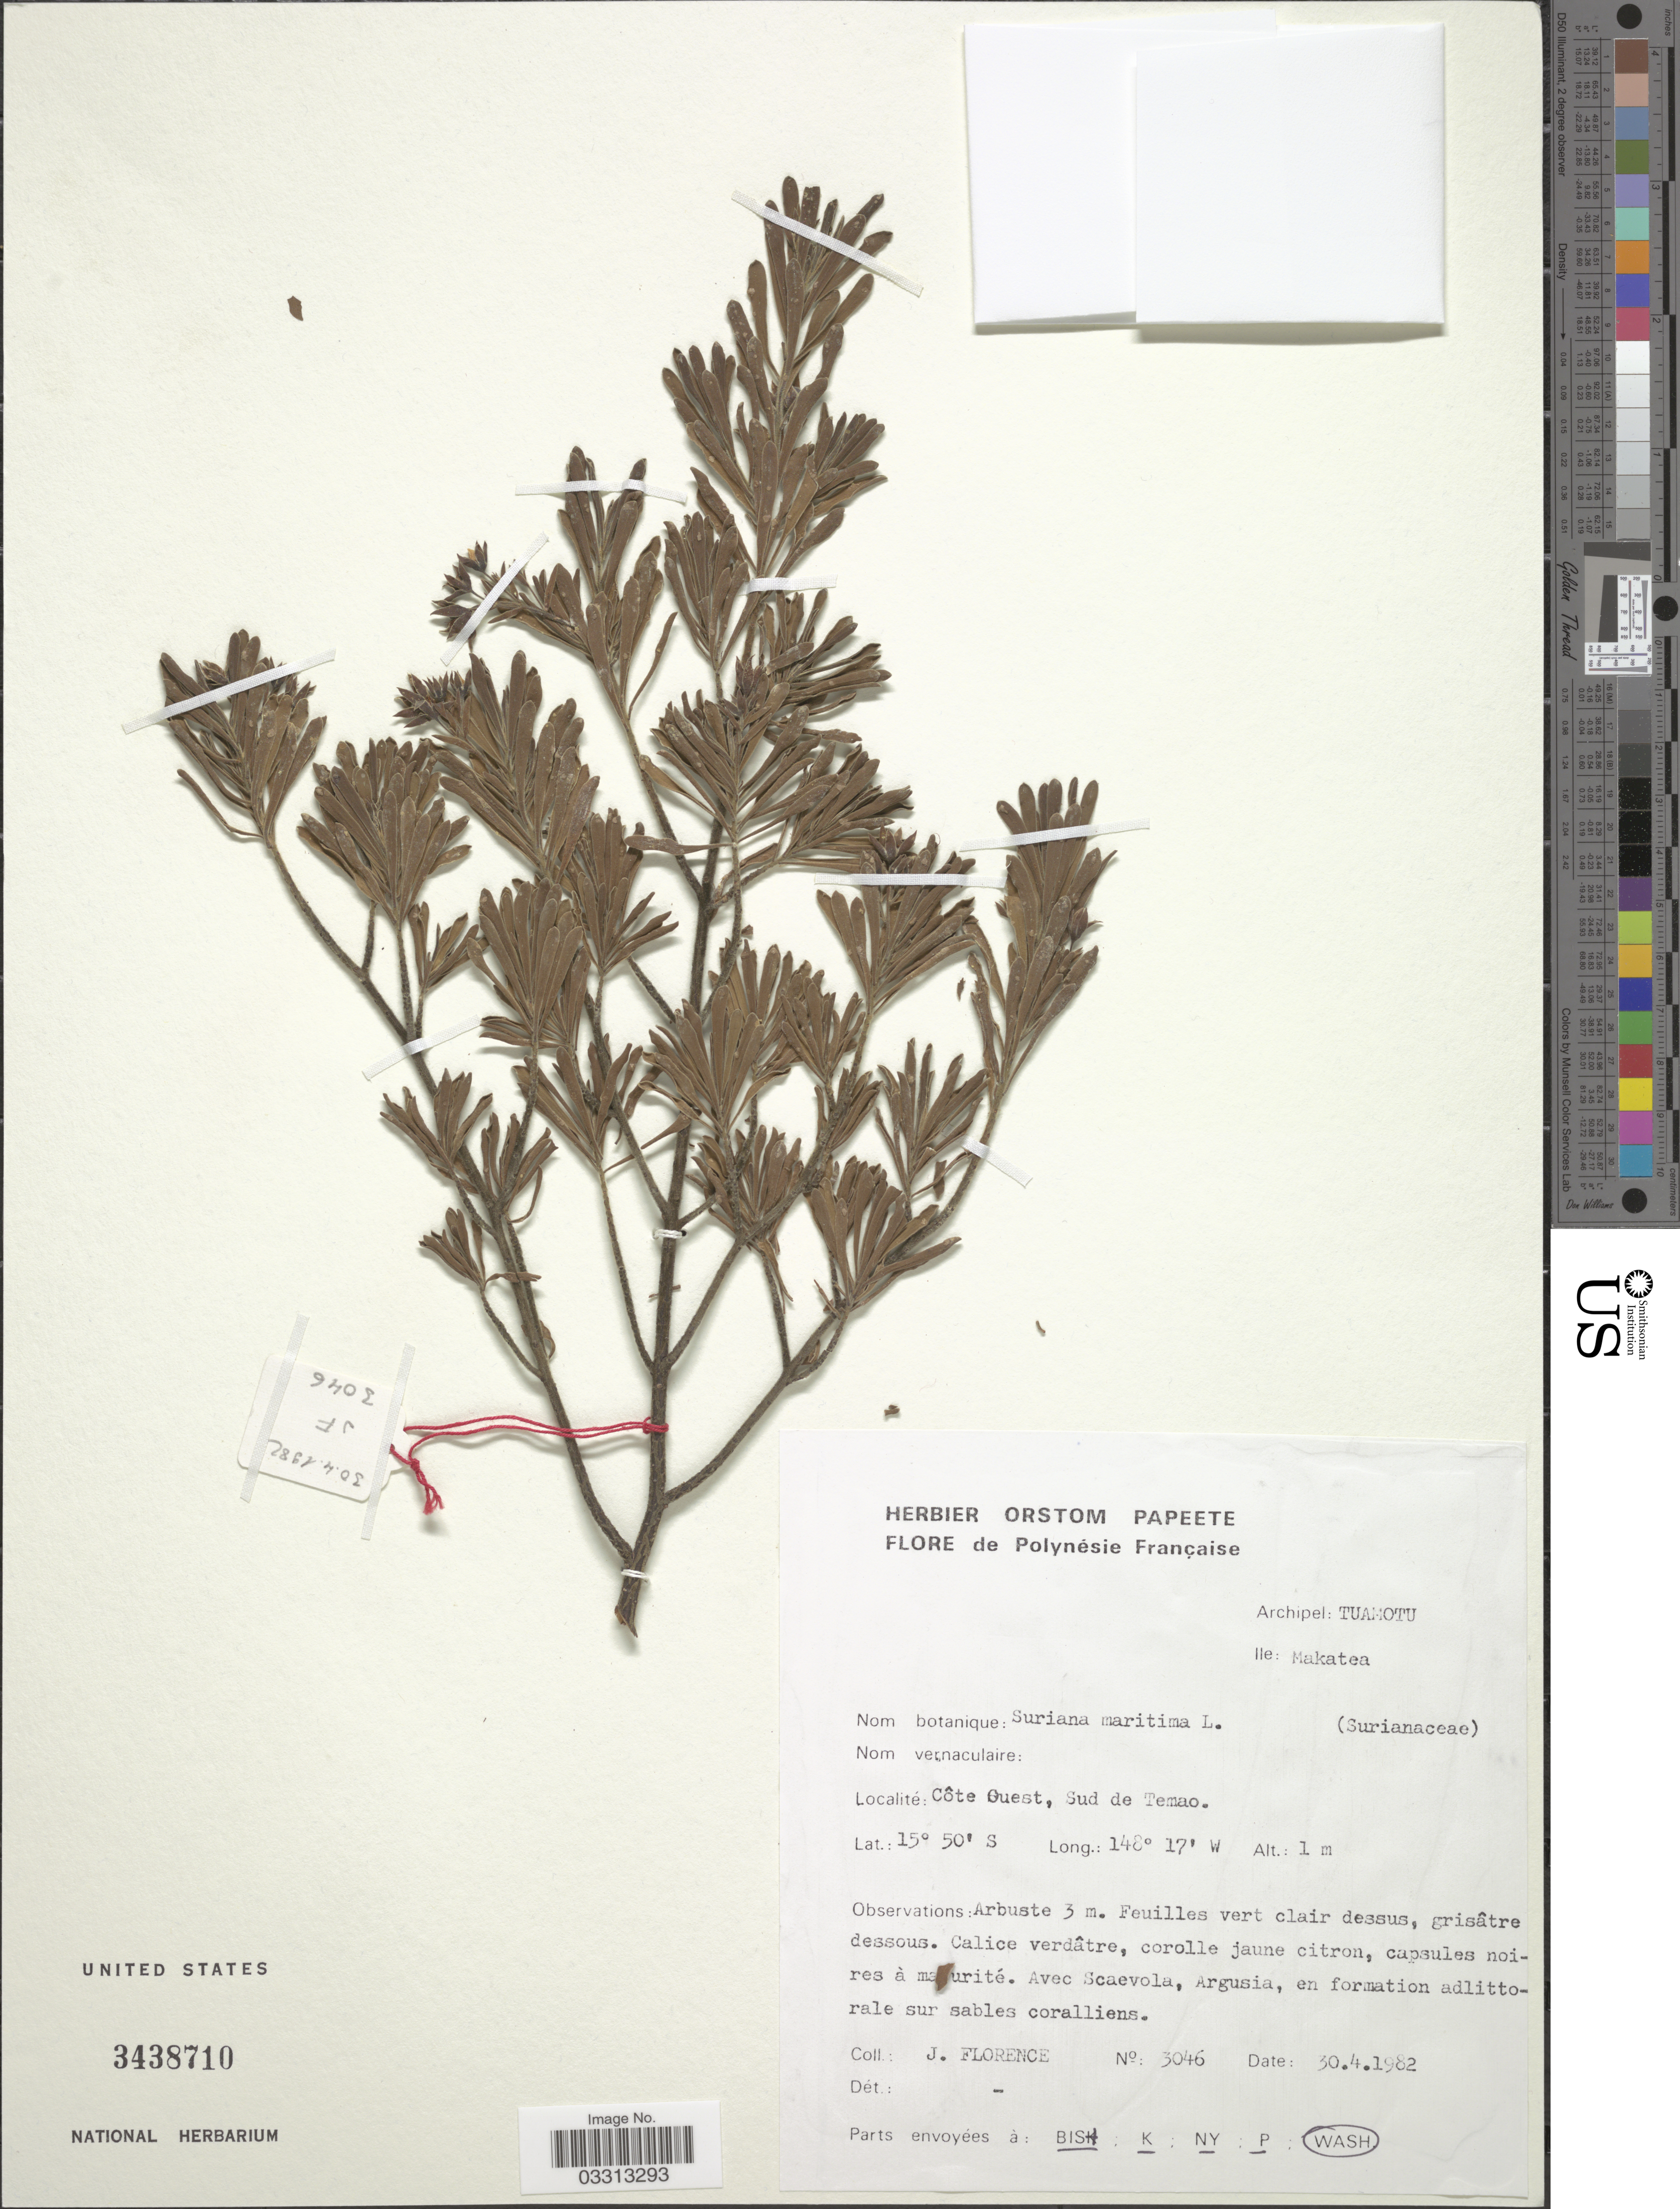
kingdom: Plantae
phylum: Tracheophyta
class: Magnoliopsida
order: Fabales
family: Surianaceae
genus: Suriana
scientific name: Suriana maritima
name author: L.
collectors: J. Florence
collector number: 3046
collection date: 1982-04-30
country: French Polynesia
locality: Polynésie Française. Archipel: Tuamotu. Ile: Makatea. Côte Ouest, Sud de Temao.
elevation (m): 1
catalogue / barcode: US 3438710